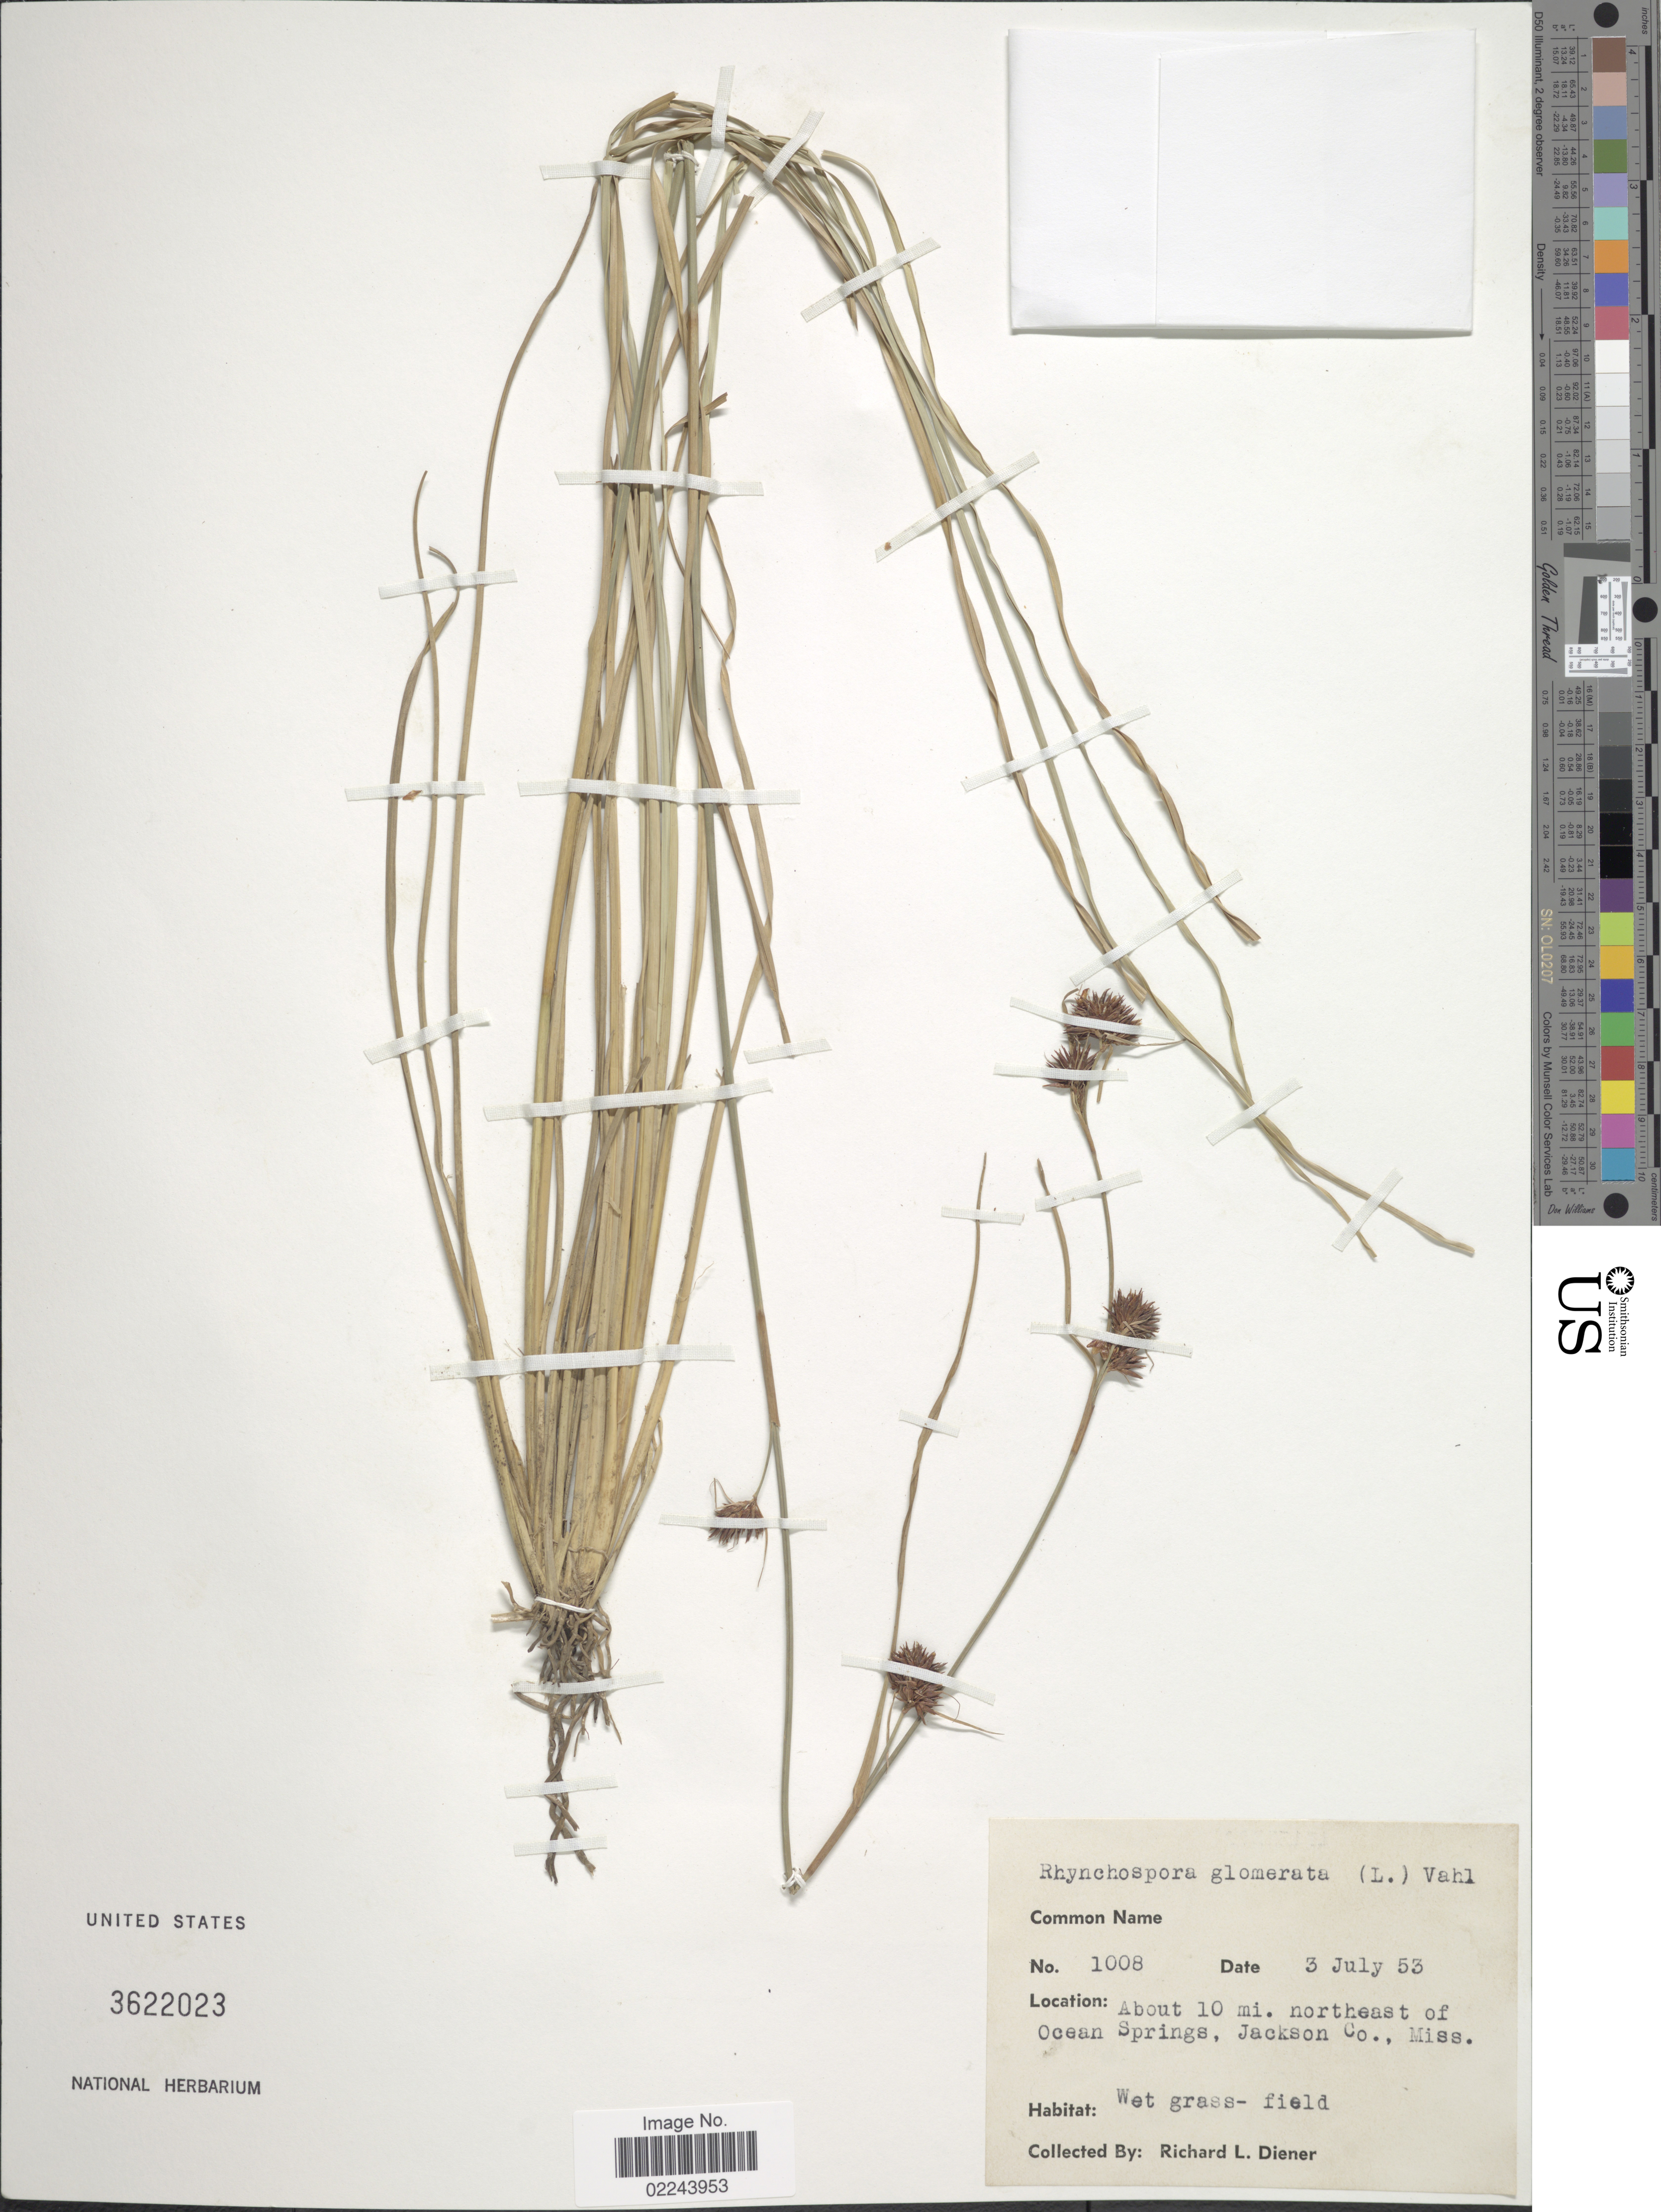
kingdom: Plantae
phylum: Tracheophyta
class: Liliopsida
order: Poales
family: Cyperaceae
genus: Rhynchospora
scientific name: Rhynchospora glomerata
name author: (L.) Vahl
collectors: R. Diener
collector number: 1008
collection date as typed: Transcribed d/m/y: 3/7/53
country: United States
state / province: Mississippi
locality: About 10 mi northeast of Ocean Springs, Jackson Co, Miss.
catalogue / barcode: US 3622023